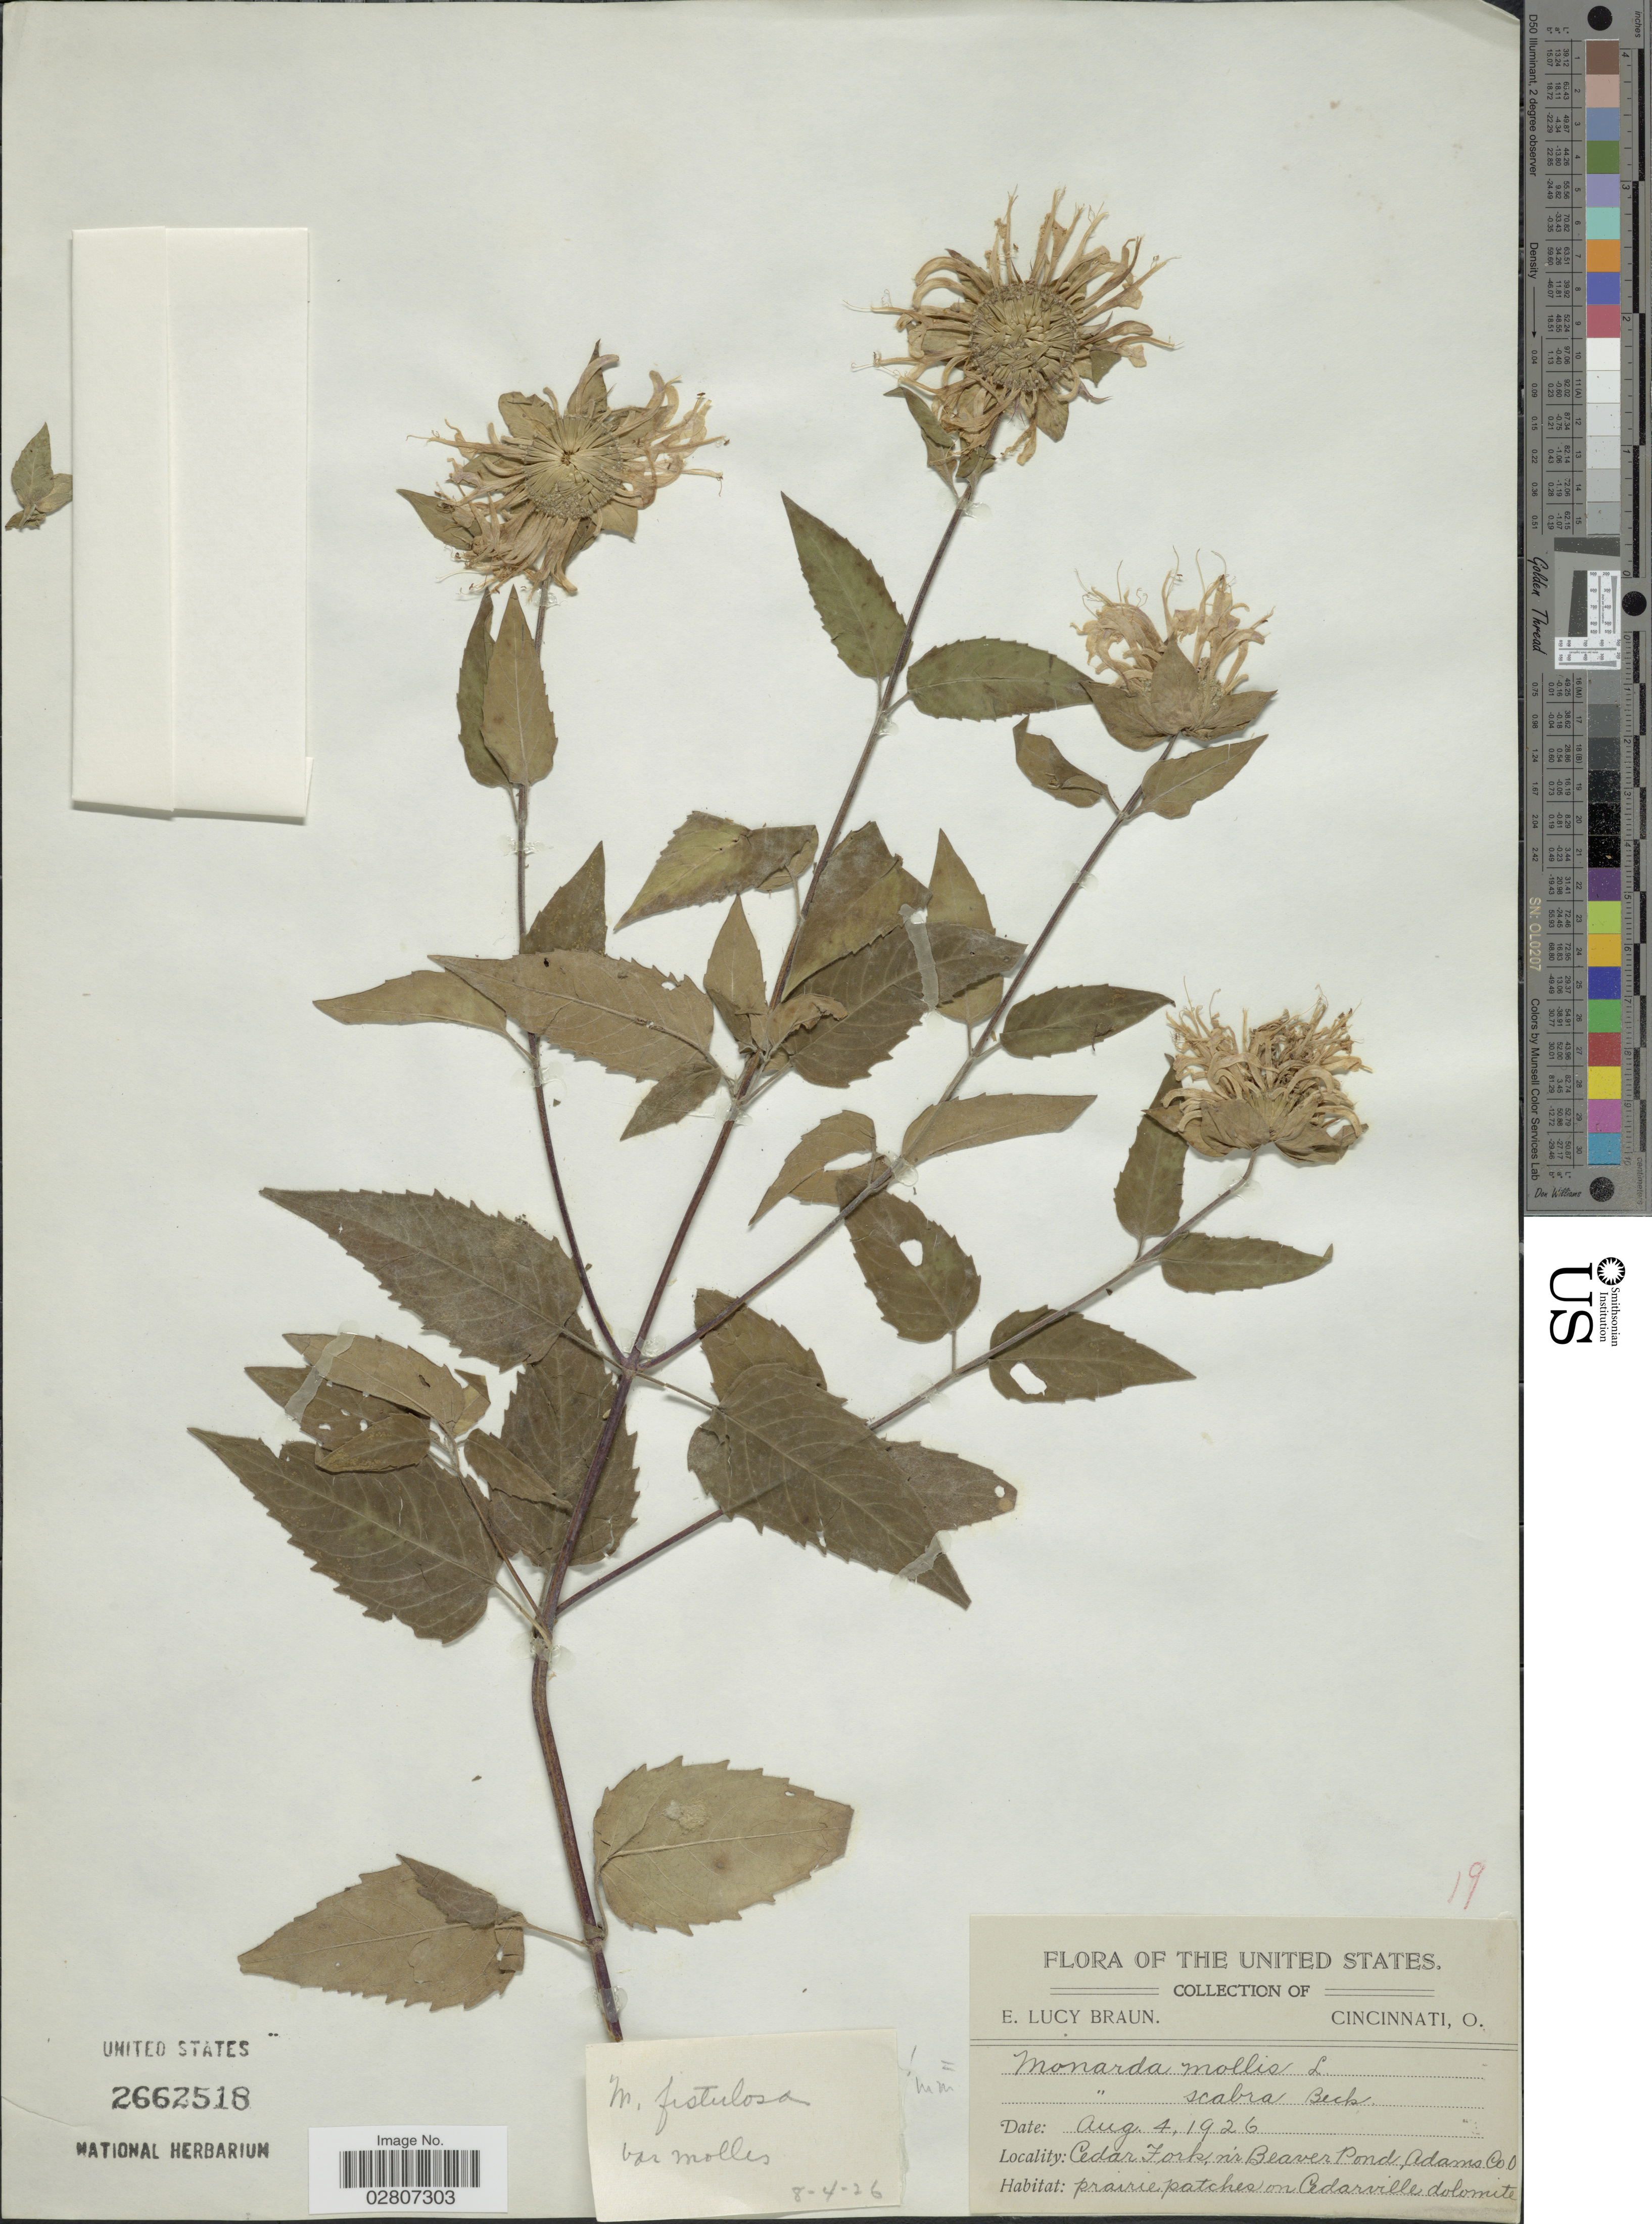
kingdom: Plantae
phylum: Tracheophyta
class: Magnoliopsida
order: Lamiales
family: Lamiaceae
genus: Monarda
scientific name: Monarda fistulosa var. mollis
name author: (L.) L.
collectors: E. L. Braun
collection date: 1926-08-04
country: United States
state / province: Ohio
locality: Cedar Fork nr Beaver Pond, Adams Co. O. Prairie patches on Cedarville dolomite.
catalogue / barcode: US 2662518